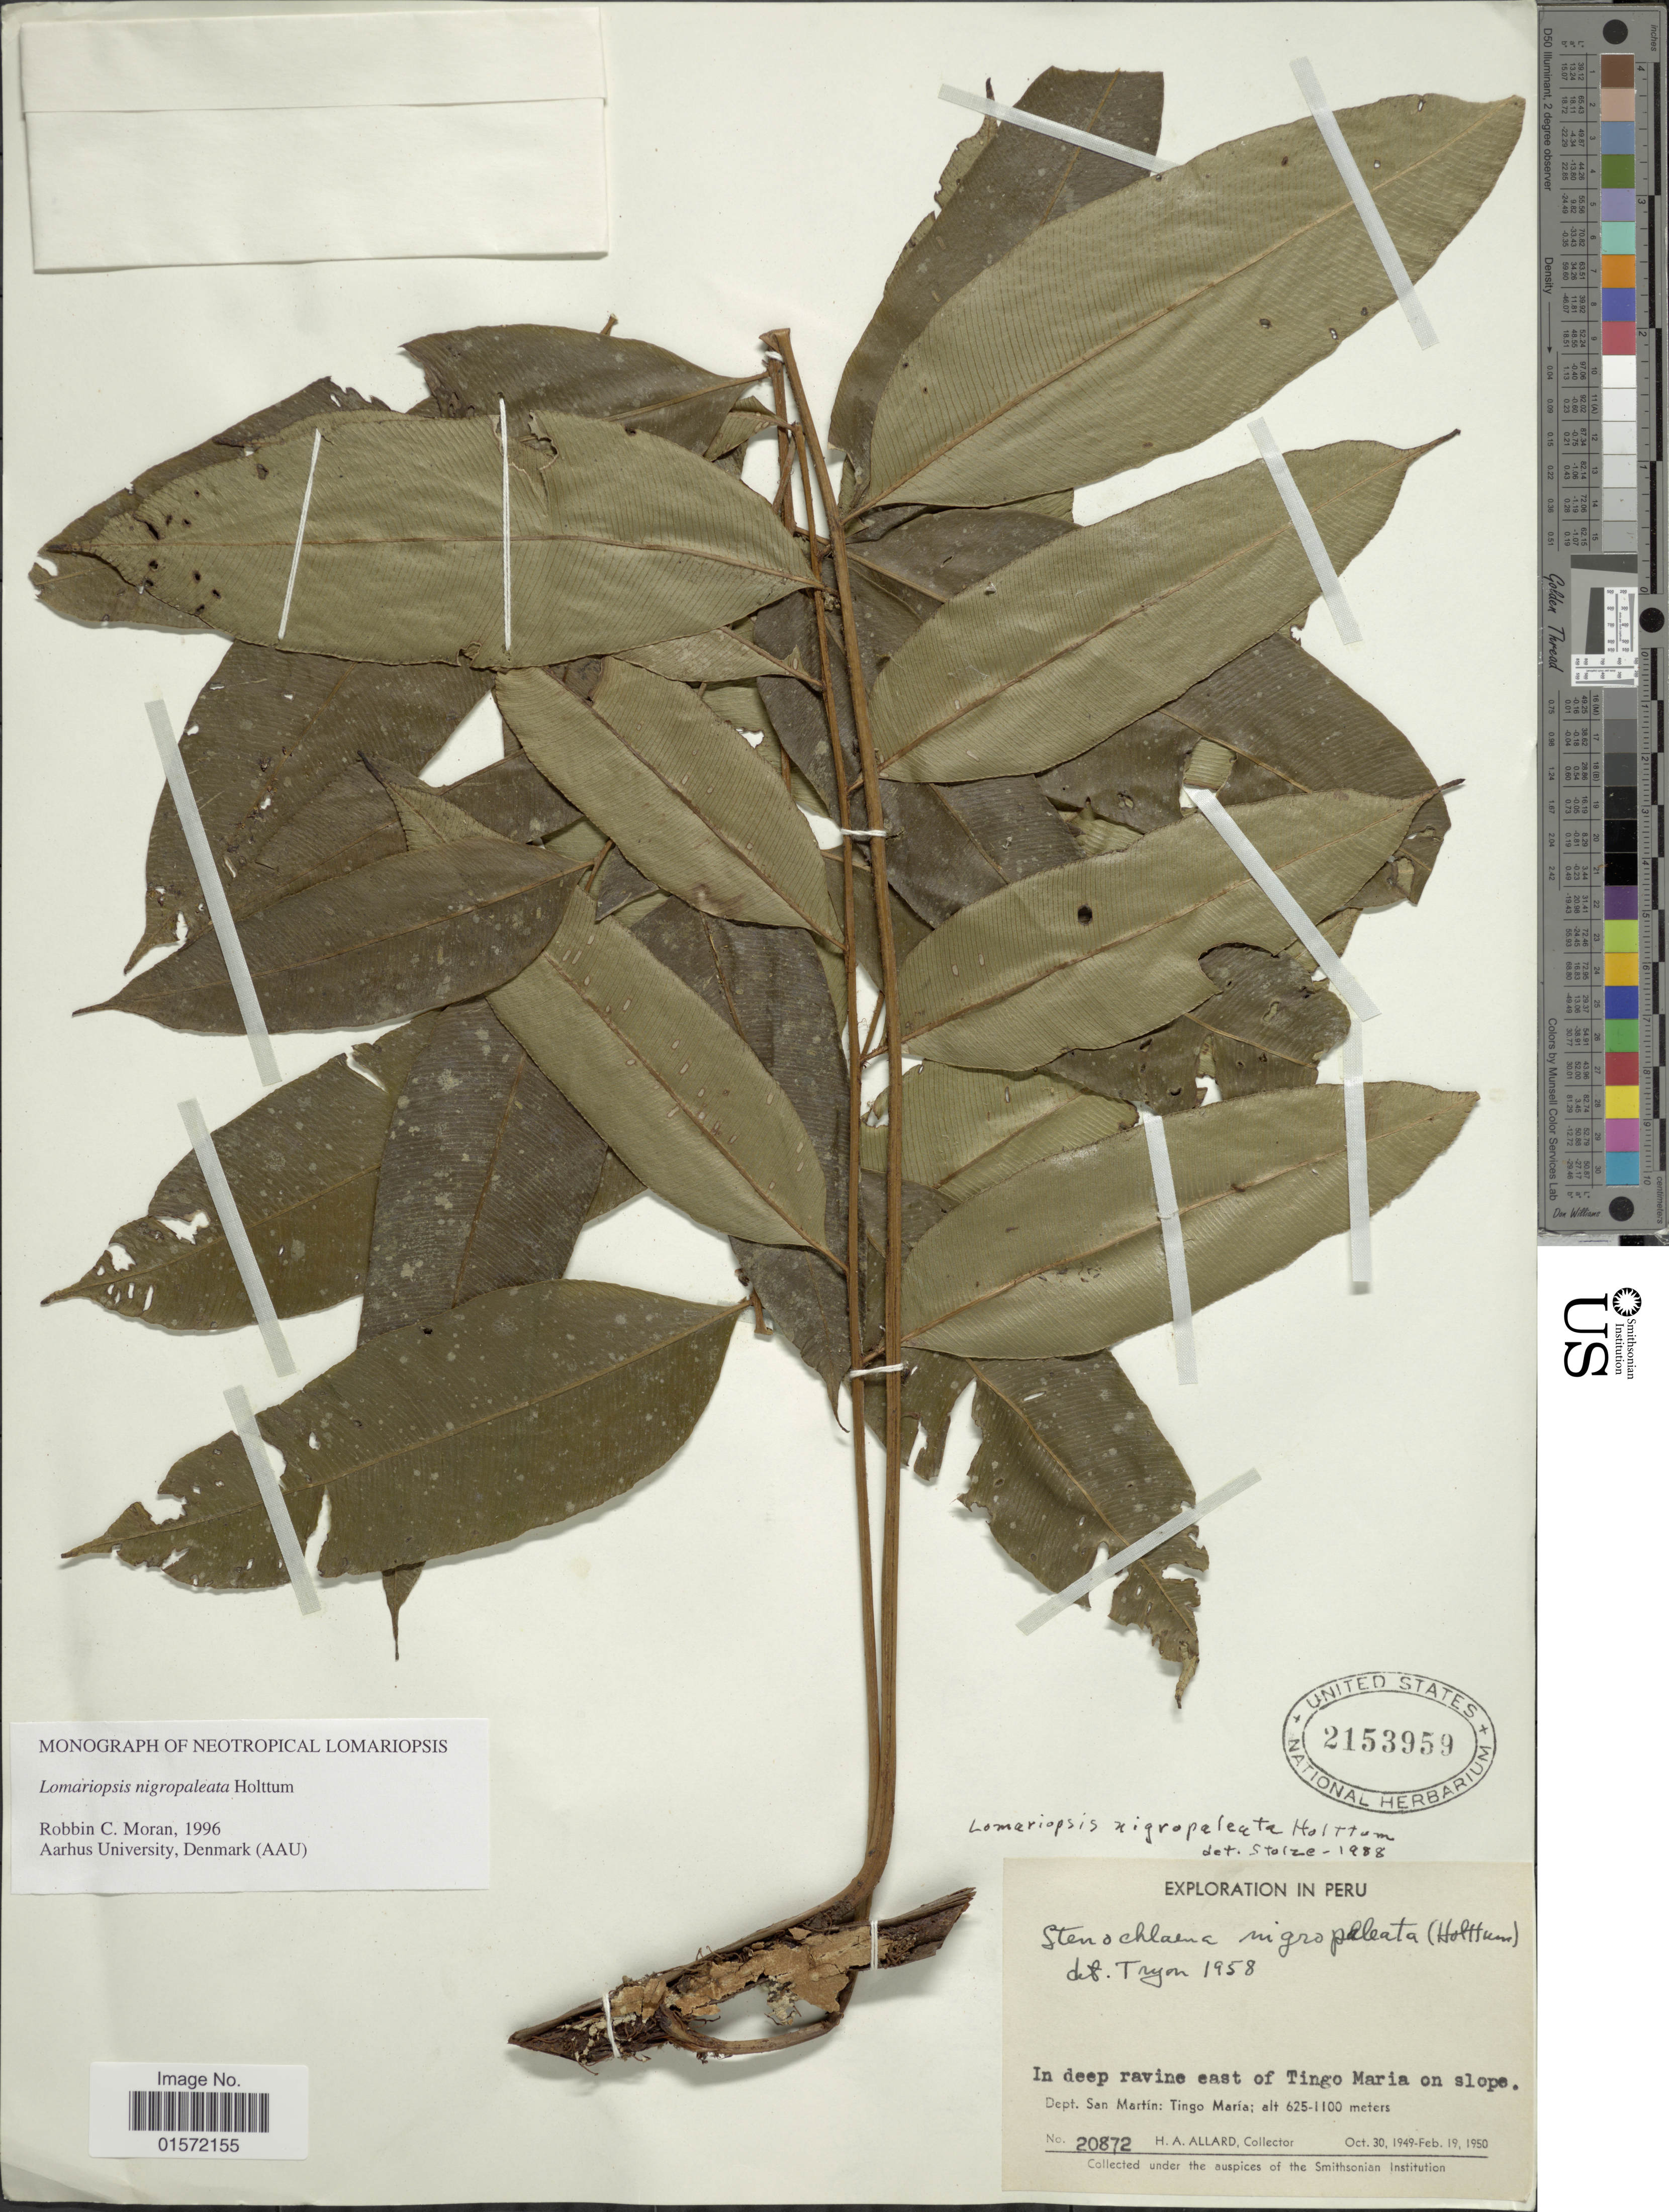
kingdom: Plantae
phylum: Tracheophyta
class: Polypodiopsida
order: Polypodiales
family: Lomariopsidaceae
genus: Lomariopsis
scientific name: Lomariopsis nigropaleata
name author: Holttum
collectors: H. A. Allard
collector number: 20872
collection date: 1949-10-30/1950-02-19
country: Peru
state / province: San Martín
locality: In deep ravine east of Tingo Maria on slope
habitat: in deep ravine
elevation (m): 625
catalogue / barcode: US 2153959